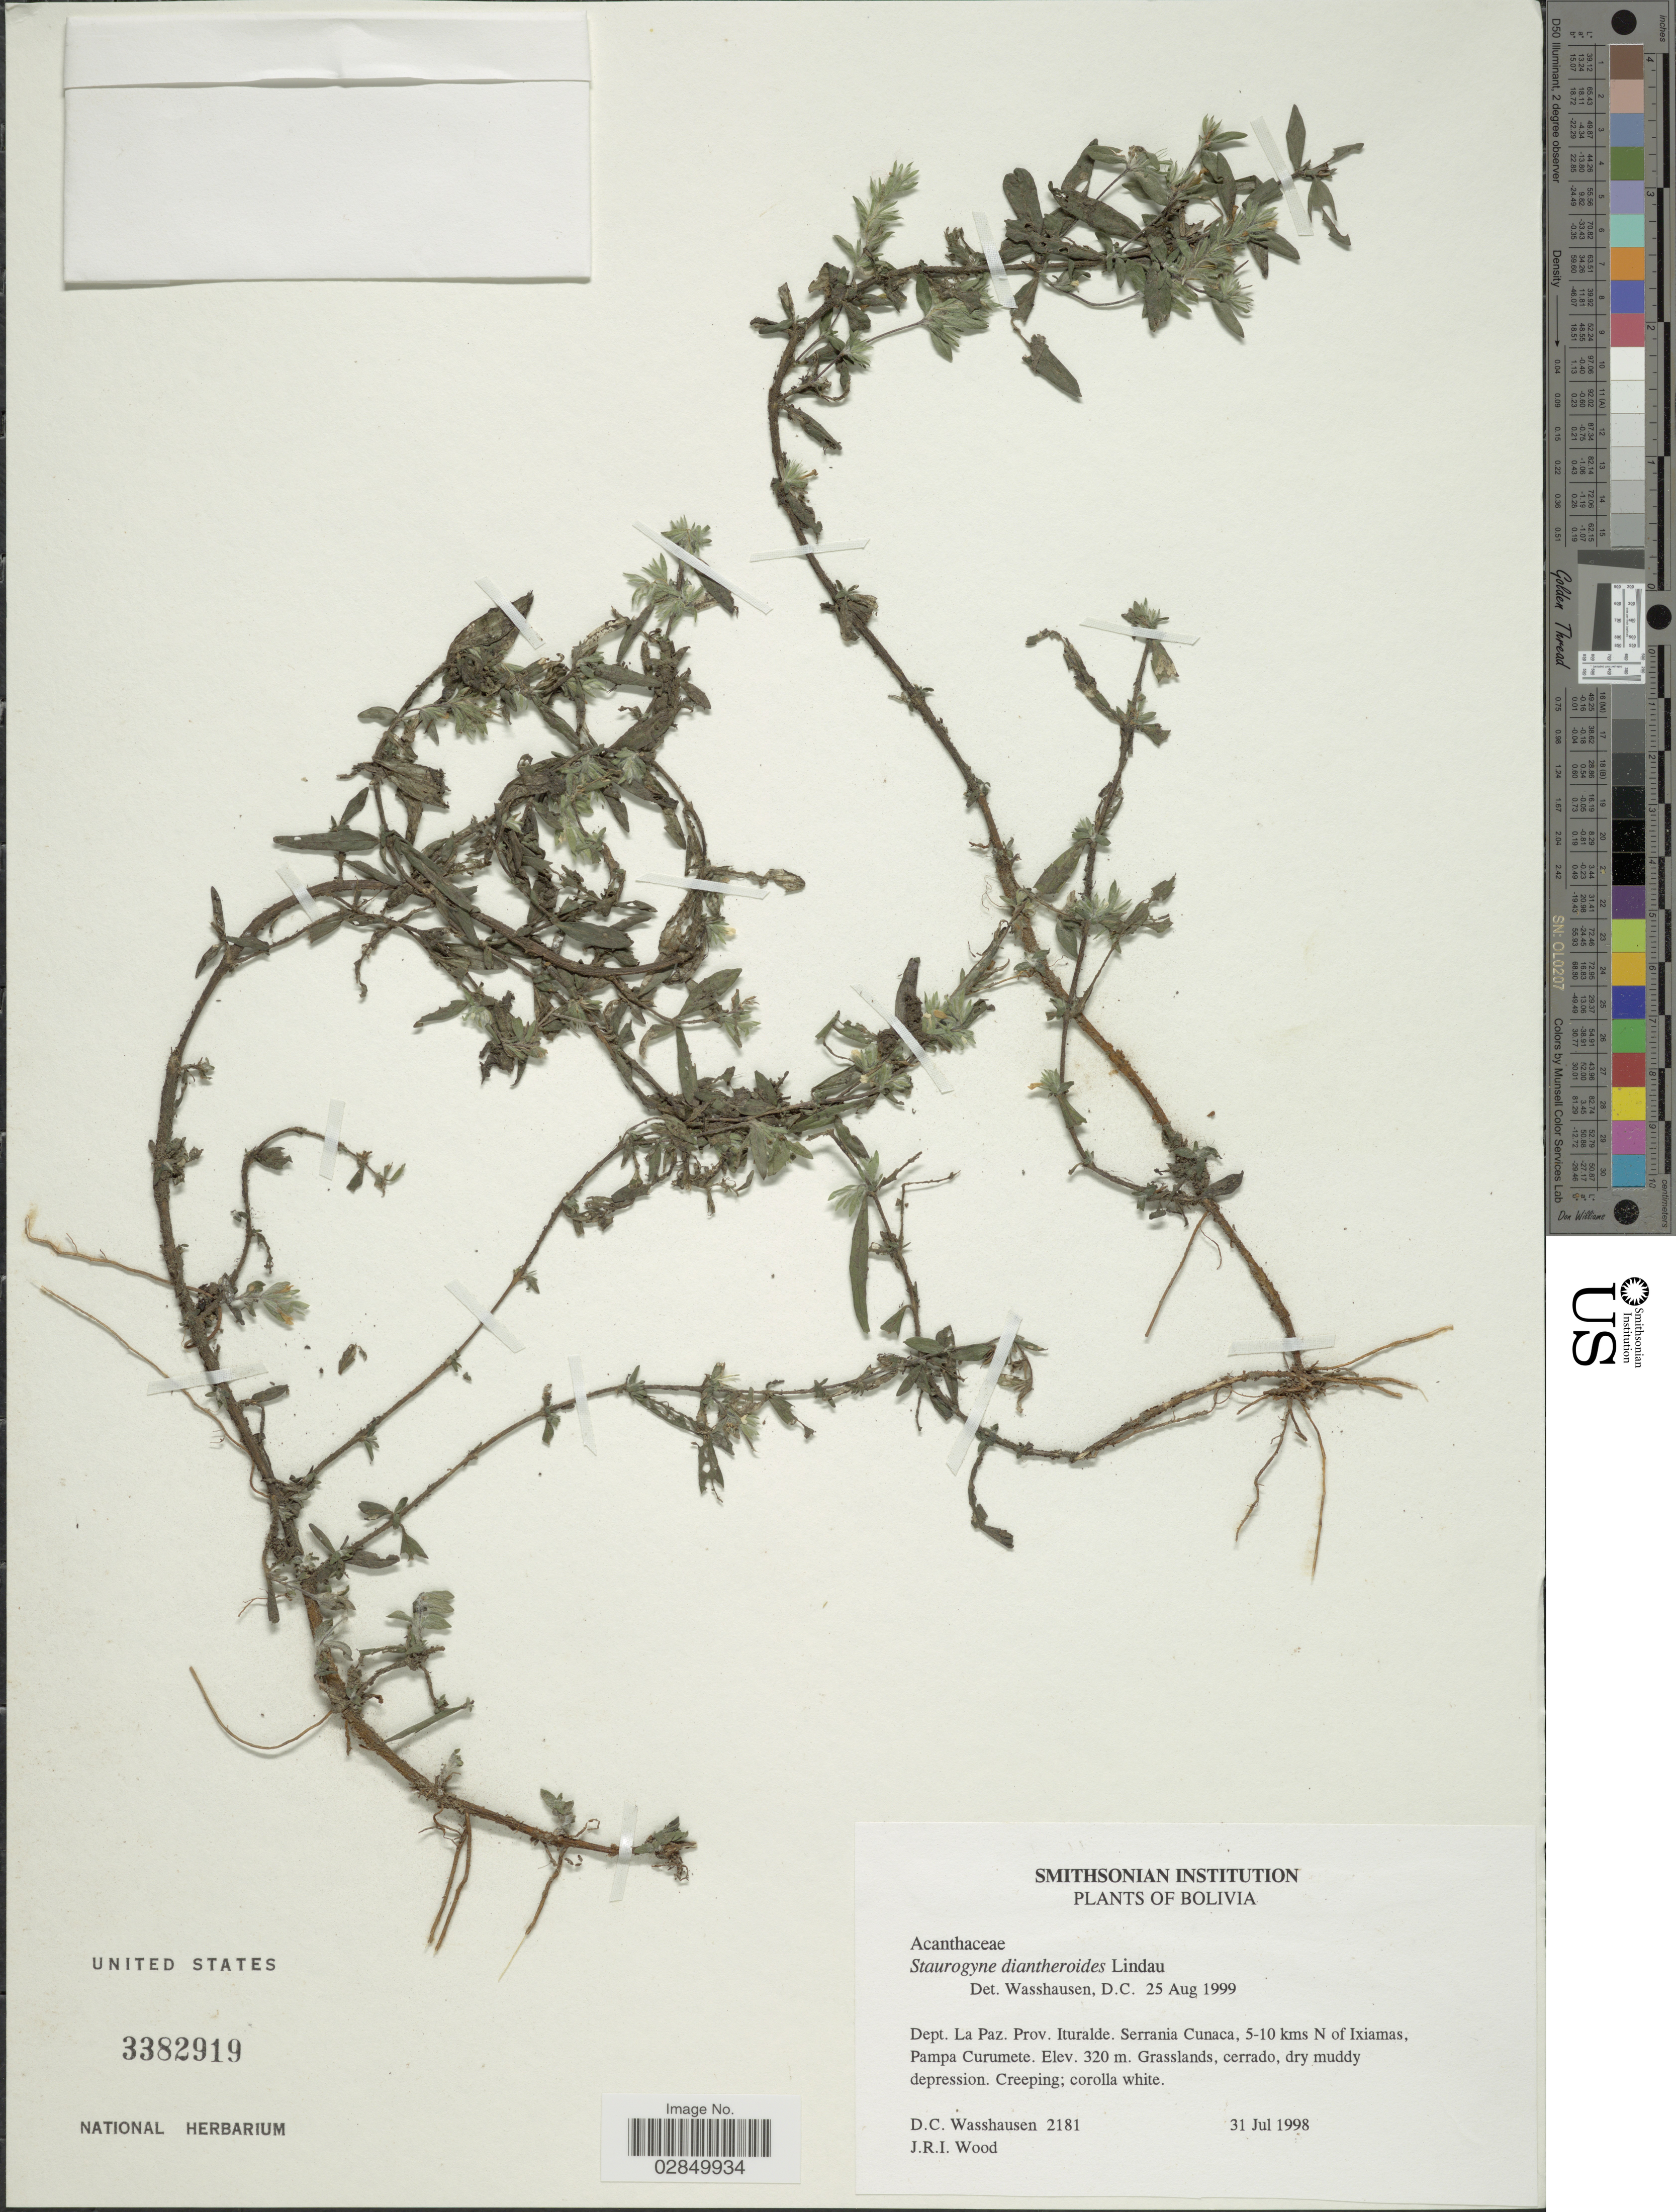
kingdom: Plantae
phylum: Tracheophyta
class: Magnoliopsida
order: Lamiales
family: Acanthaceae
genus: Staurogyne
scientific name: Staurogyne diantheroides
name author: Lindau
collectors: D. C. Wasshausen & J. R. I. Wood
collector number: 2181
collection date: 1998-07-31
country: Bolivia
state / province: La Paz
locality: Dept. La Paz, Prov. Ituralde. Serrania Cunaca, 5-10 kms N of Ixiamas, Pampa Curumete.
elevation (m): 320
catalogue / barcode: US 3382919